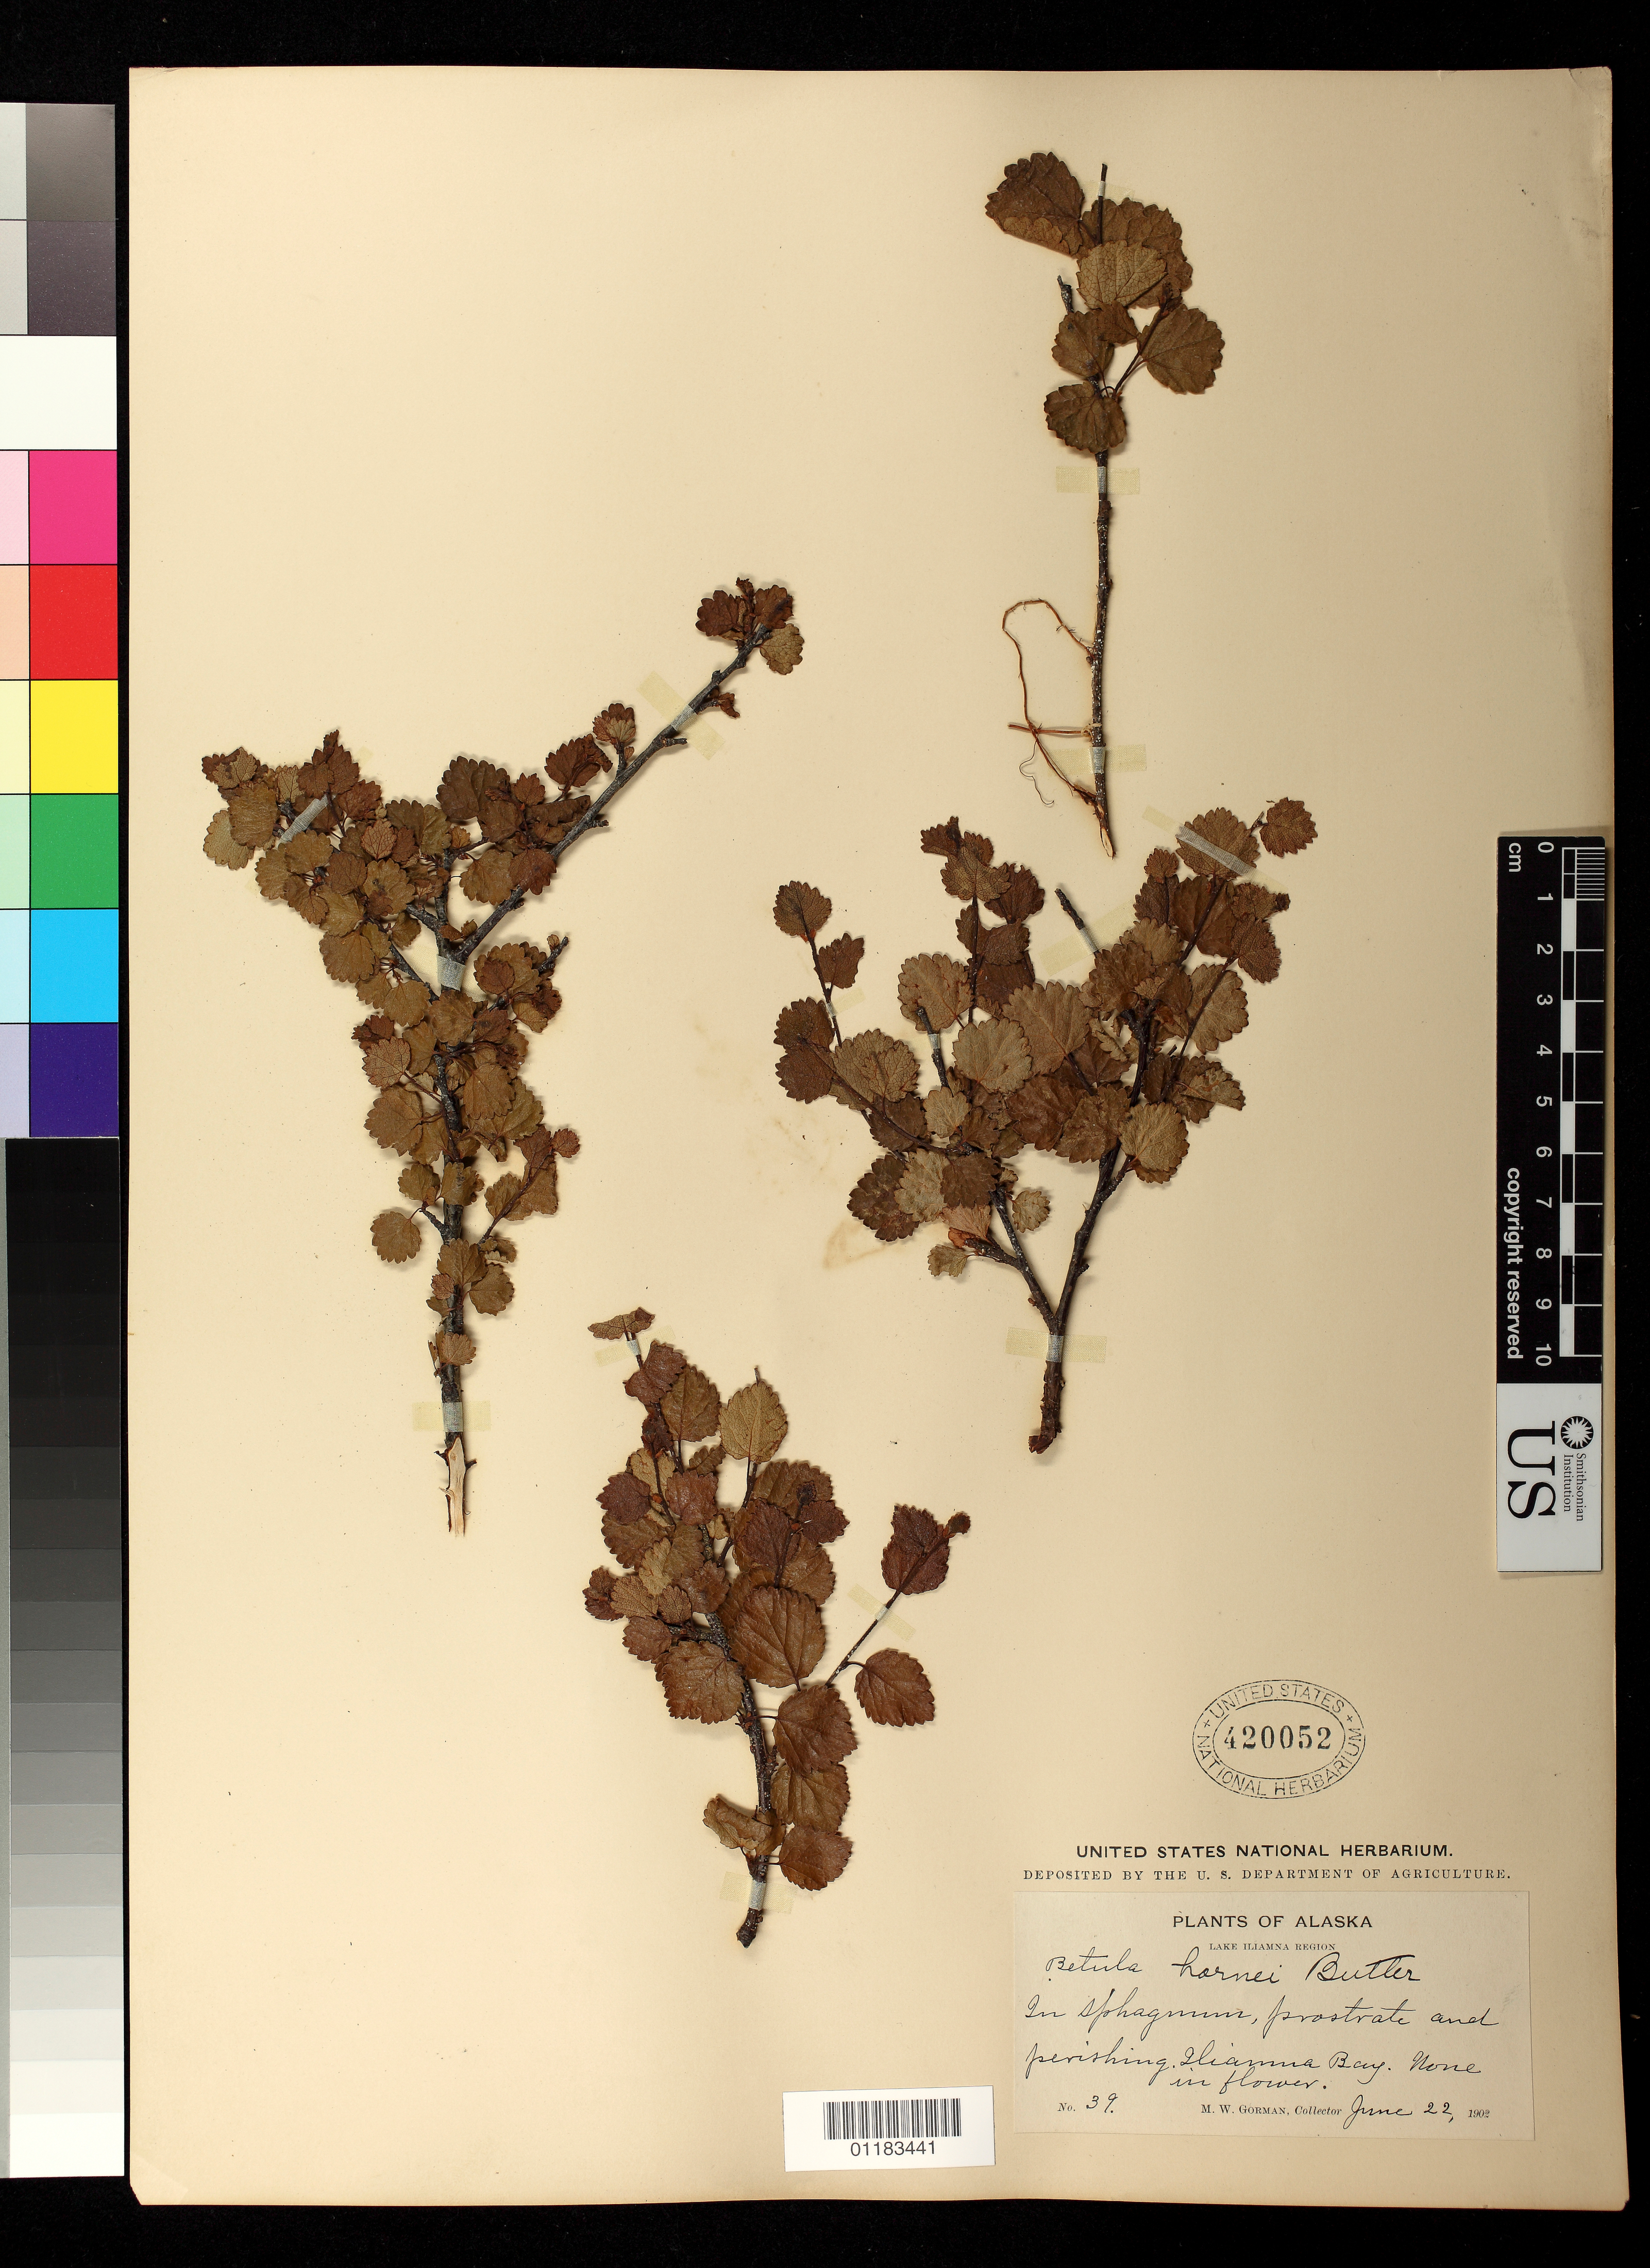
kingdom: Plantae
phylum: Tracheophyta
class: Magnoliopsida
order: Fagales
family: Betulaceae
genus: Betula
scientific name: Betula hornei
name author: B.T. Butler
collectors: M. W. Gorman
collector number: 39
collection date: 1902-06-22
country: United States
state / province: Alaska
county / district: Lake and Peninsula Borough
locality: In sphagnum...Iliamna Bay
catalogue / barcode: US 420052